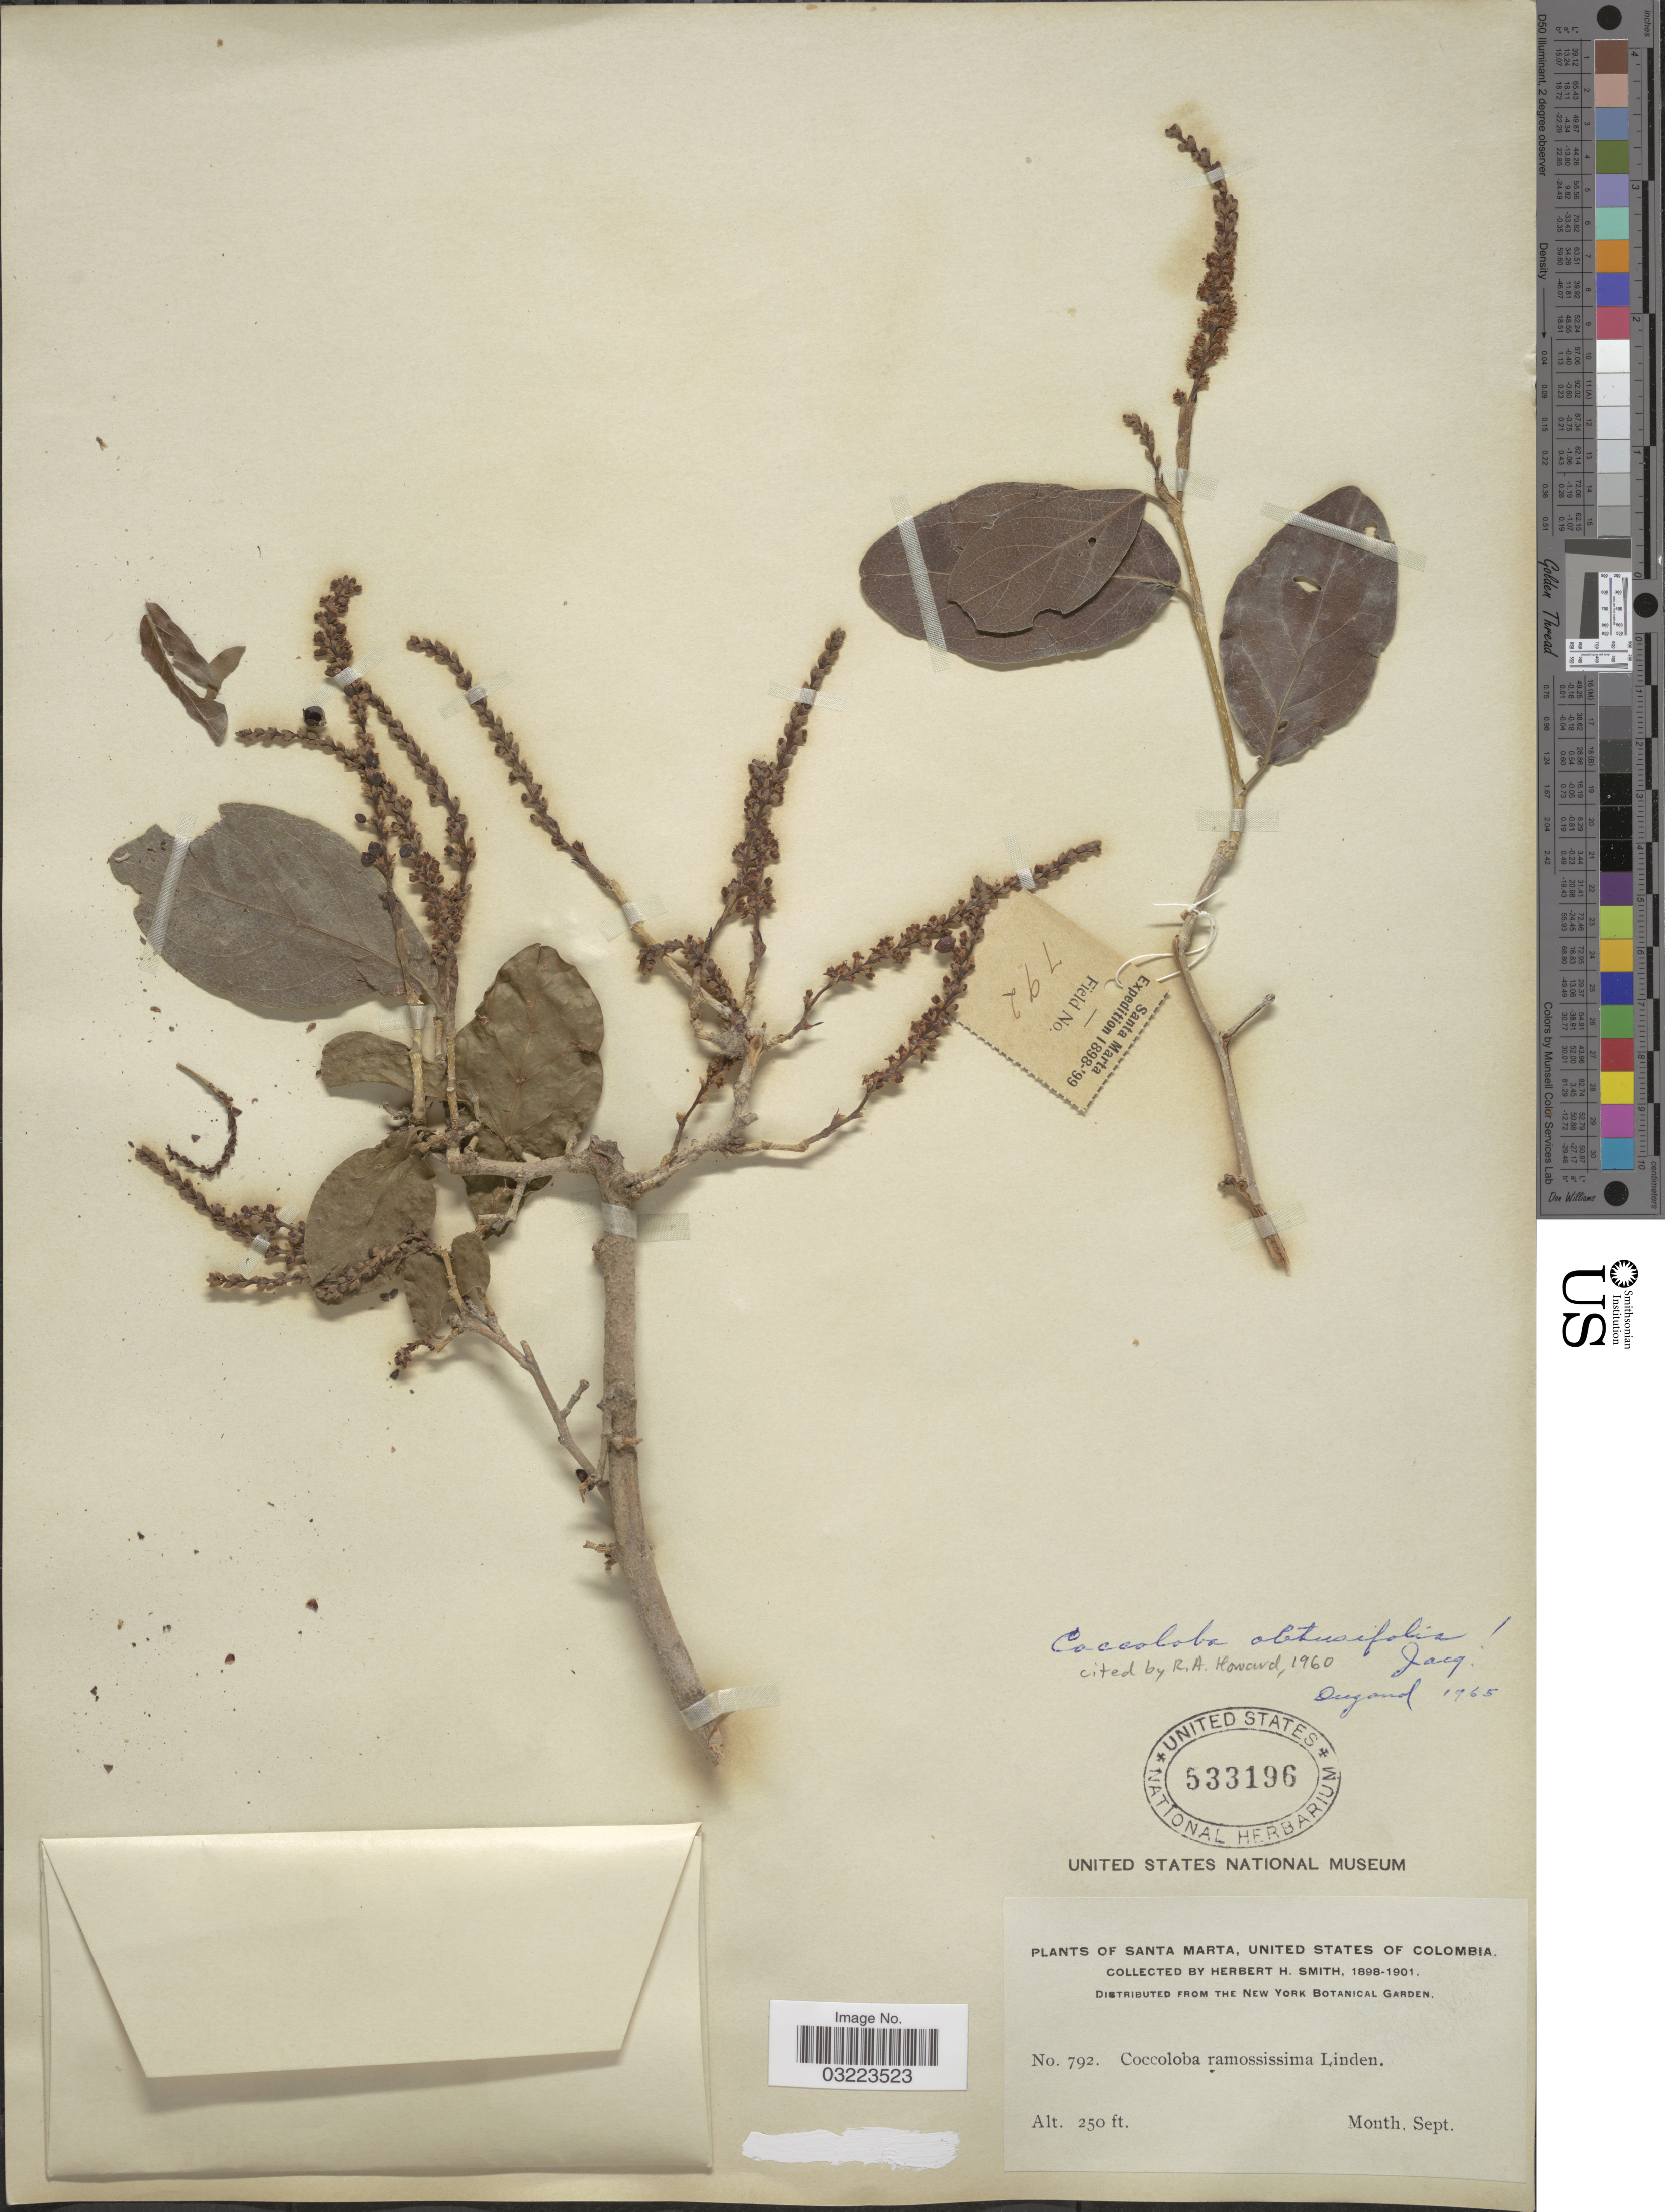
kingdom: Plantae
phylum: Tracheophyta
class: Magnoliopsida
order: Caryophyllales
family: Polygonaceae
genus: Coccoloba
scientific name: Coccoloba obtusifolia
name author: Jacq.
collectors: Herbert H. Smith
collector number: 792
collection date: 1898-09/1901-09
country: Colombia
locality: Santa Marta, United States of Colombia.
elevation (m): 76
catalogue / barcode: US 533196